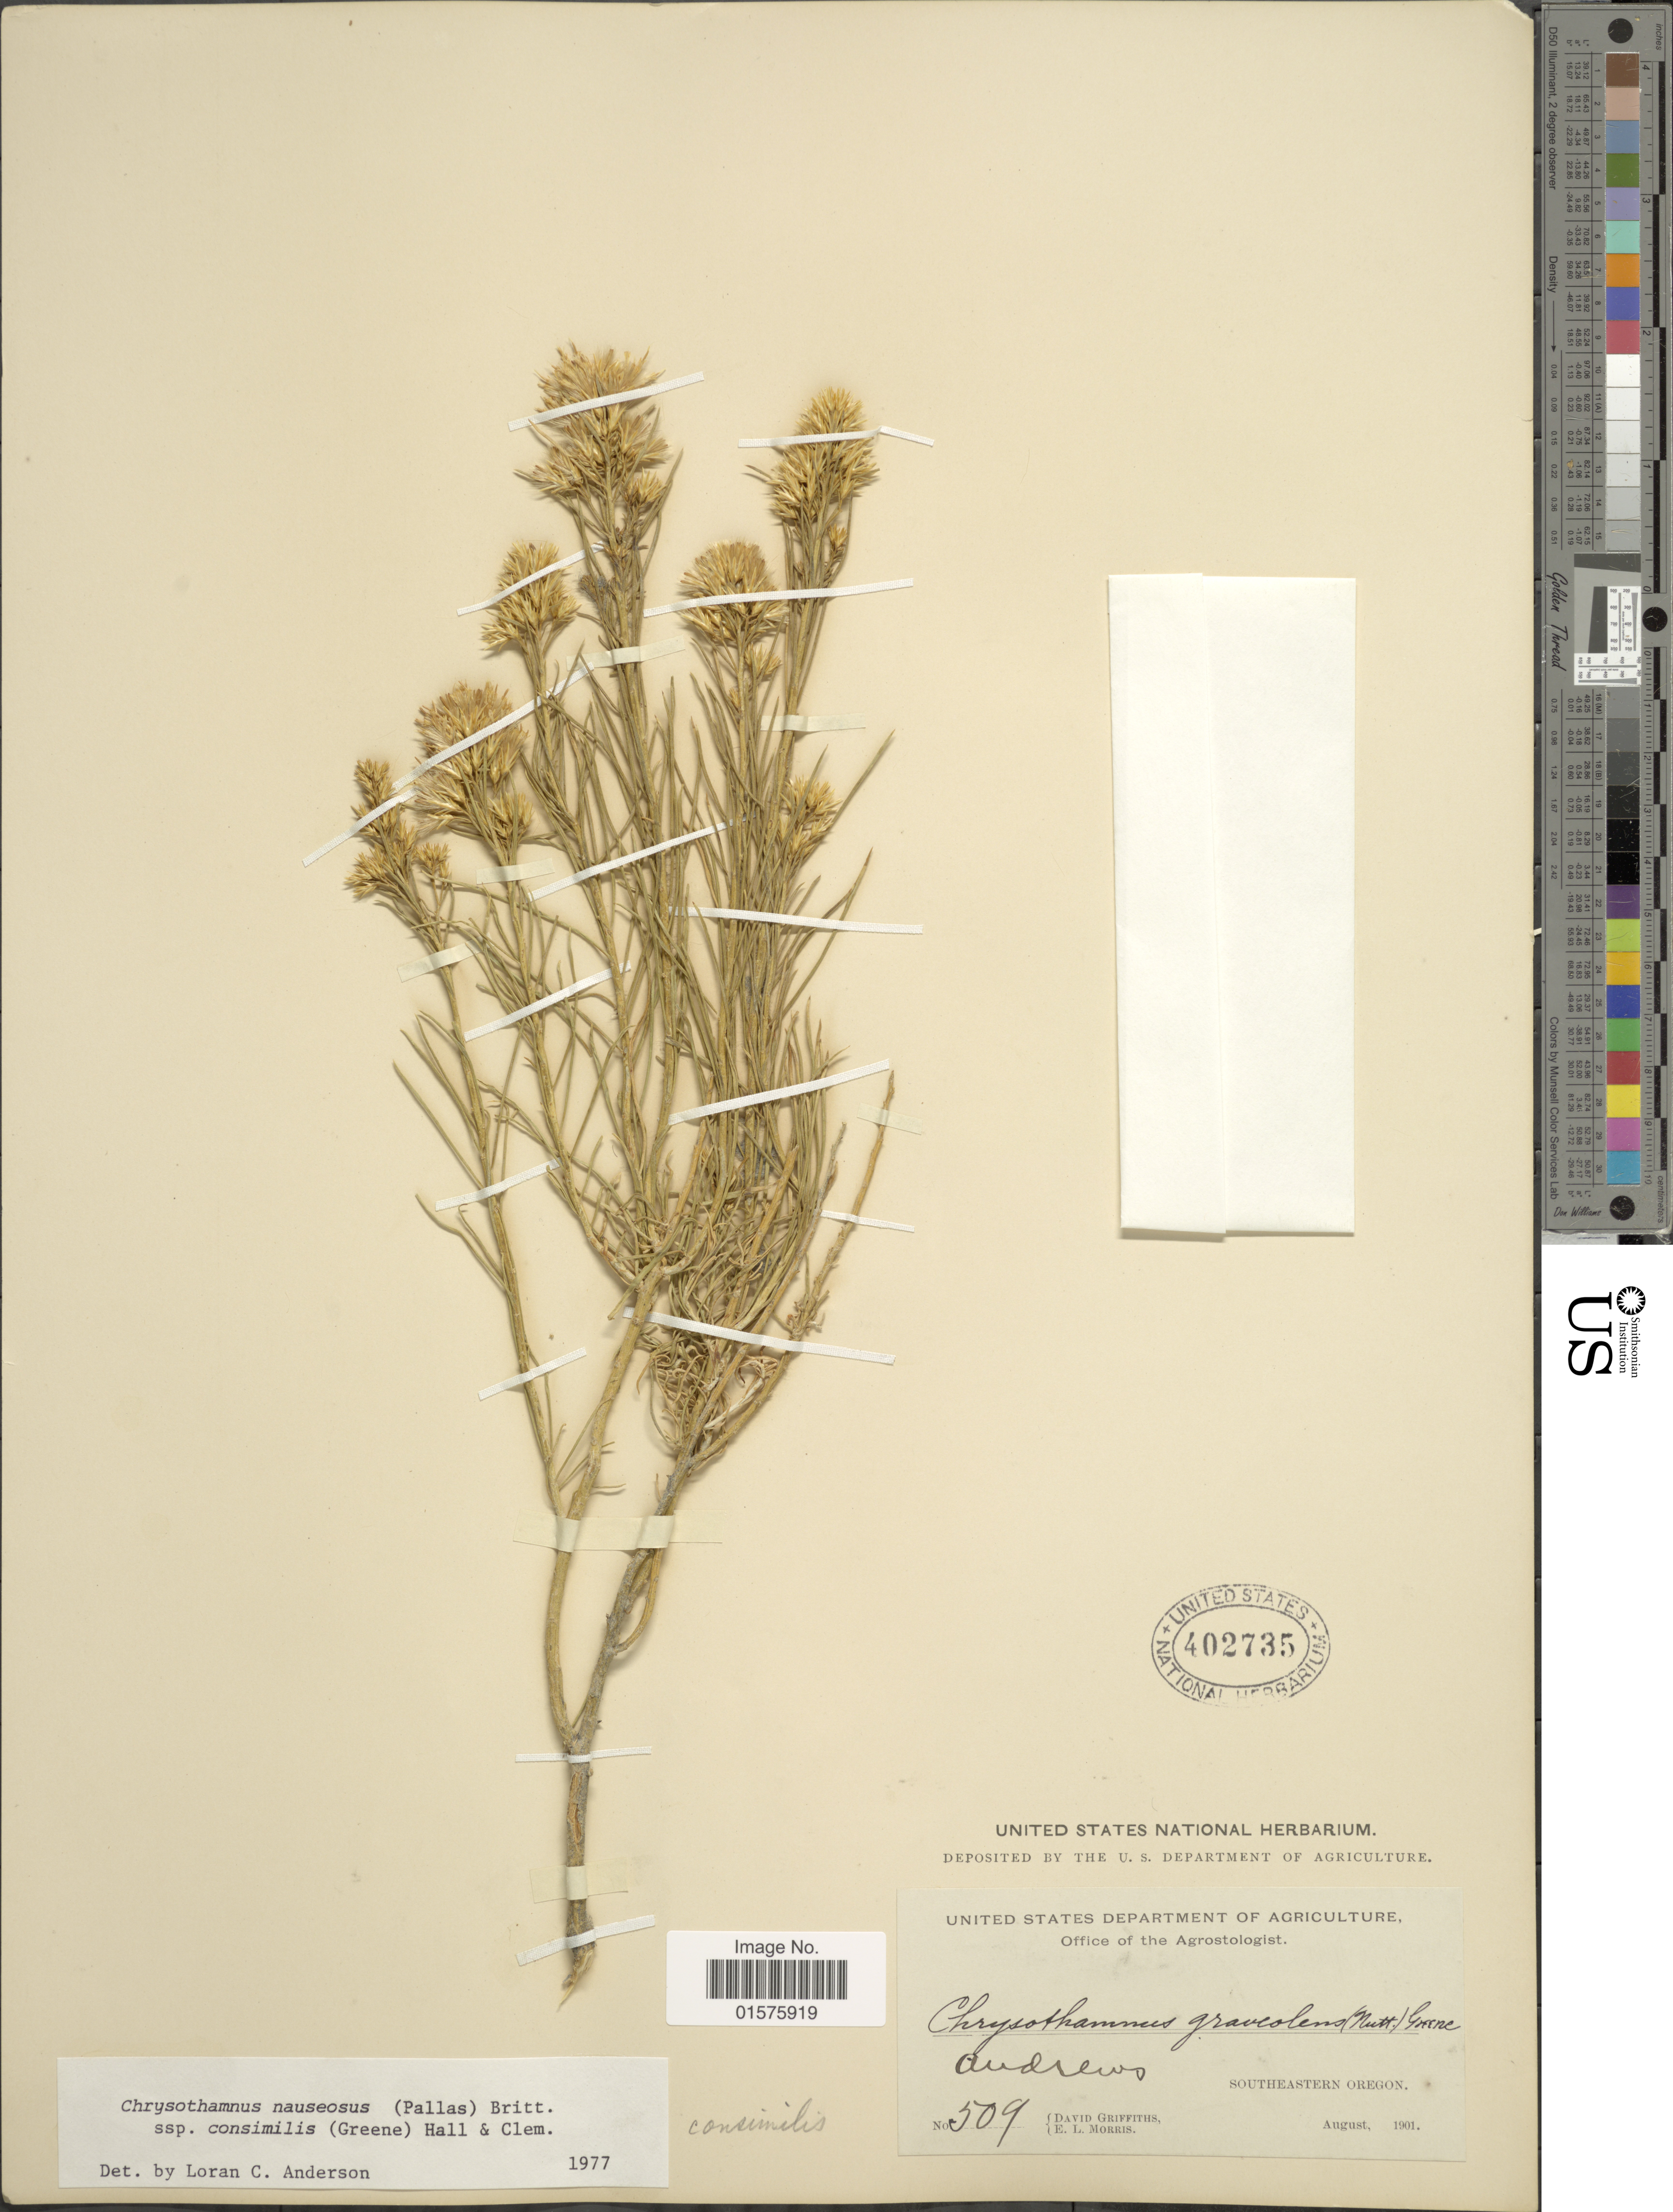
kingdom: Plantae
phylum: Tracheophyta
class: Magnoliopsida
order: Asterales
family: Asteraceae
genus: Ericameria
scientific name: Ericameria nauseosa var. oreophila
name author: (A. Nelson) G.L. Nesom & G.I. Baird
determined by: Urbatsch, Lowell E., Curator (LSU), Louisiana State University (UNITED STATES)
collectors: D. Griffiths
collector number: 509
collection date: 1901-08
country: United States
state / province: Oregon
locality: Southeastern Oregon, Andreno.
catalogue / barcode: US 402735